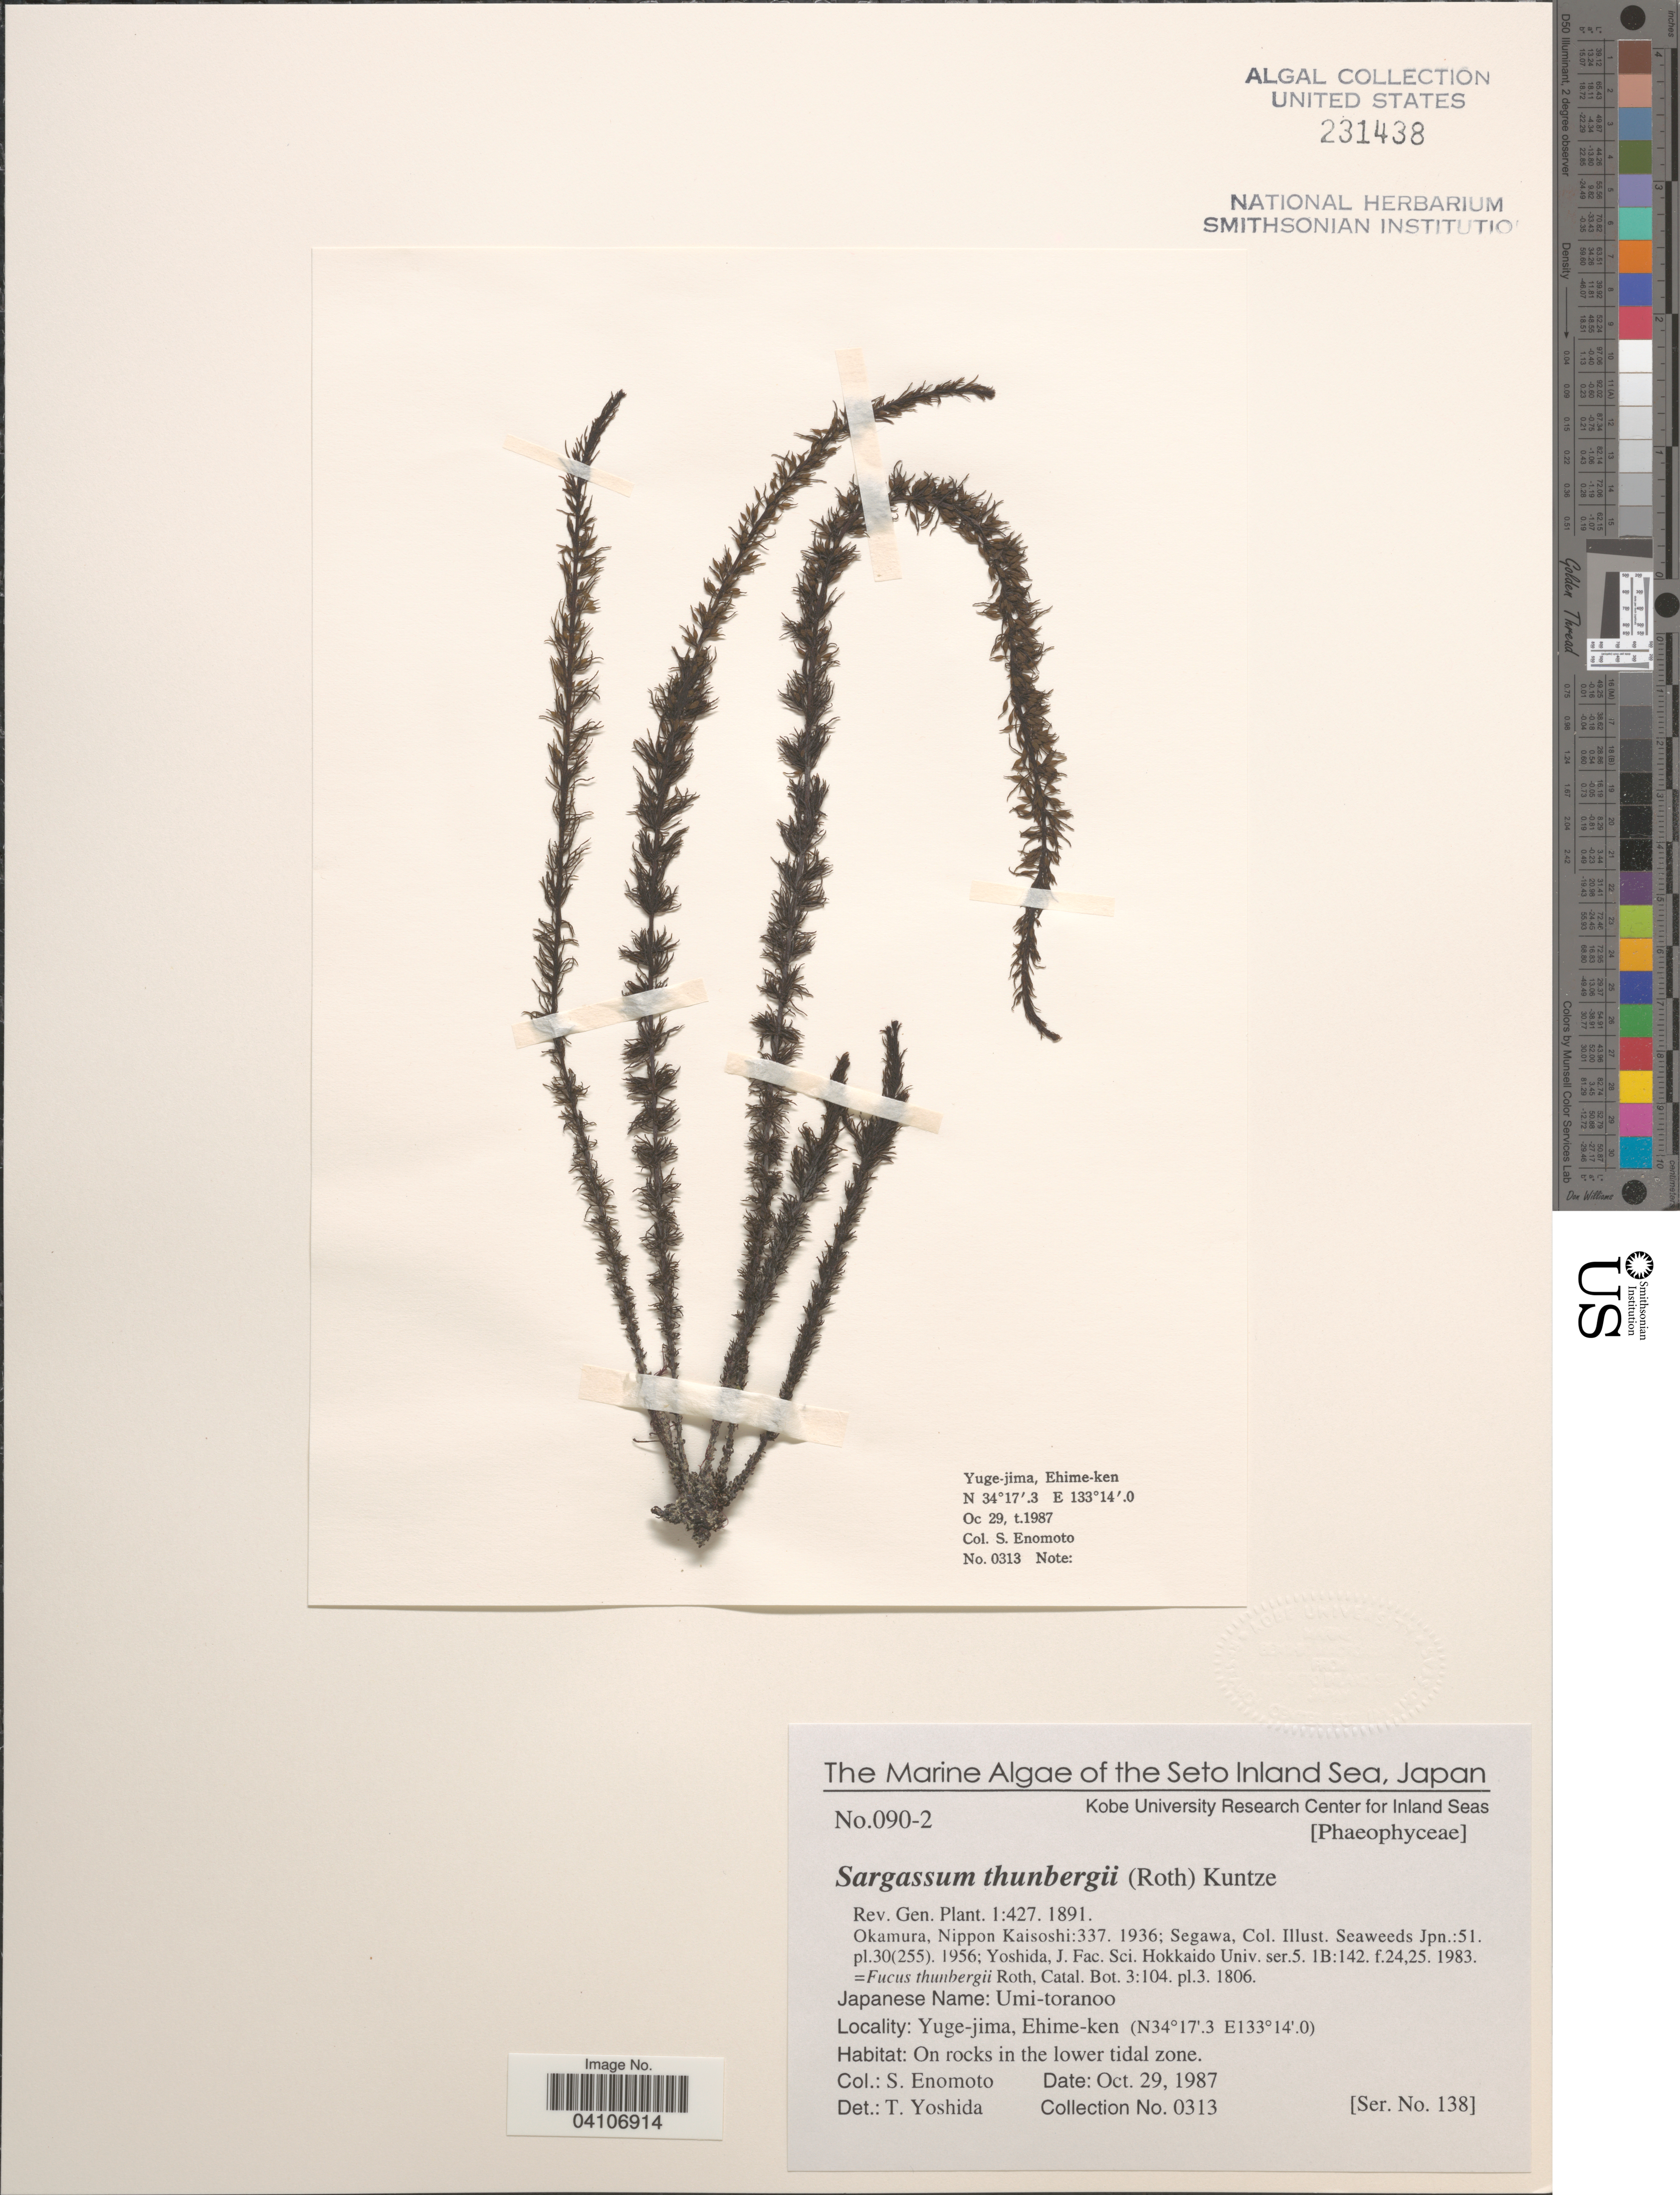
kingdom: Chromista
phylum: Ochrophyta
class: Phaeophyceae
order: Fucales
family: Sargassaceae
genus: Sargassum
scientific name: Sargassum thunbergii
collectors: S. Enomoto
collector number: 0313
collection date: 1987-10-29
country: Japan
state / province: Ehime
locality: The Seto Inland Sea. Yuge-jima, Ehime-ken. On rocks in the lower tidal zone.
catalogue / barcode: US 231438